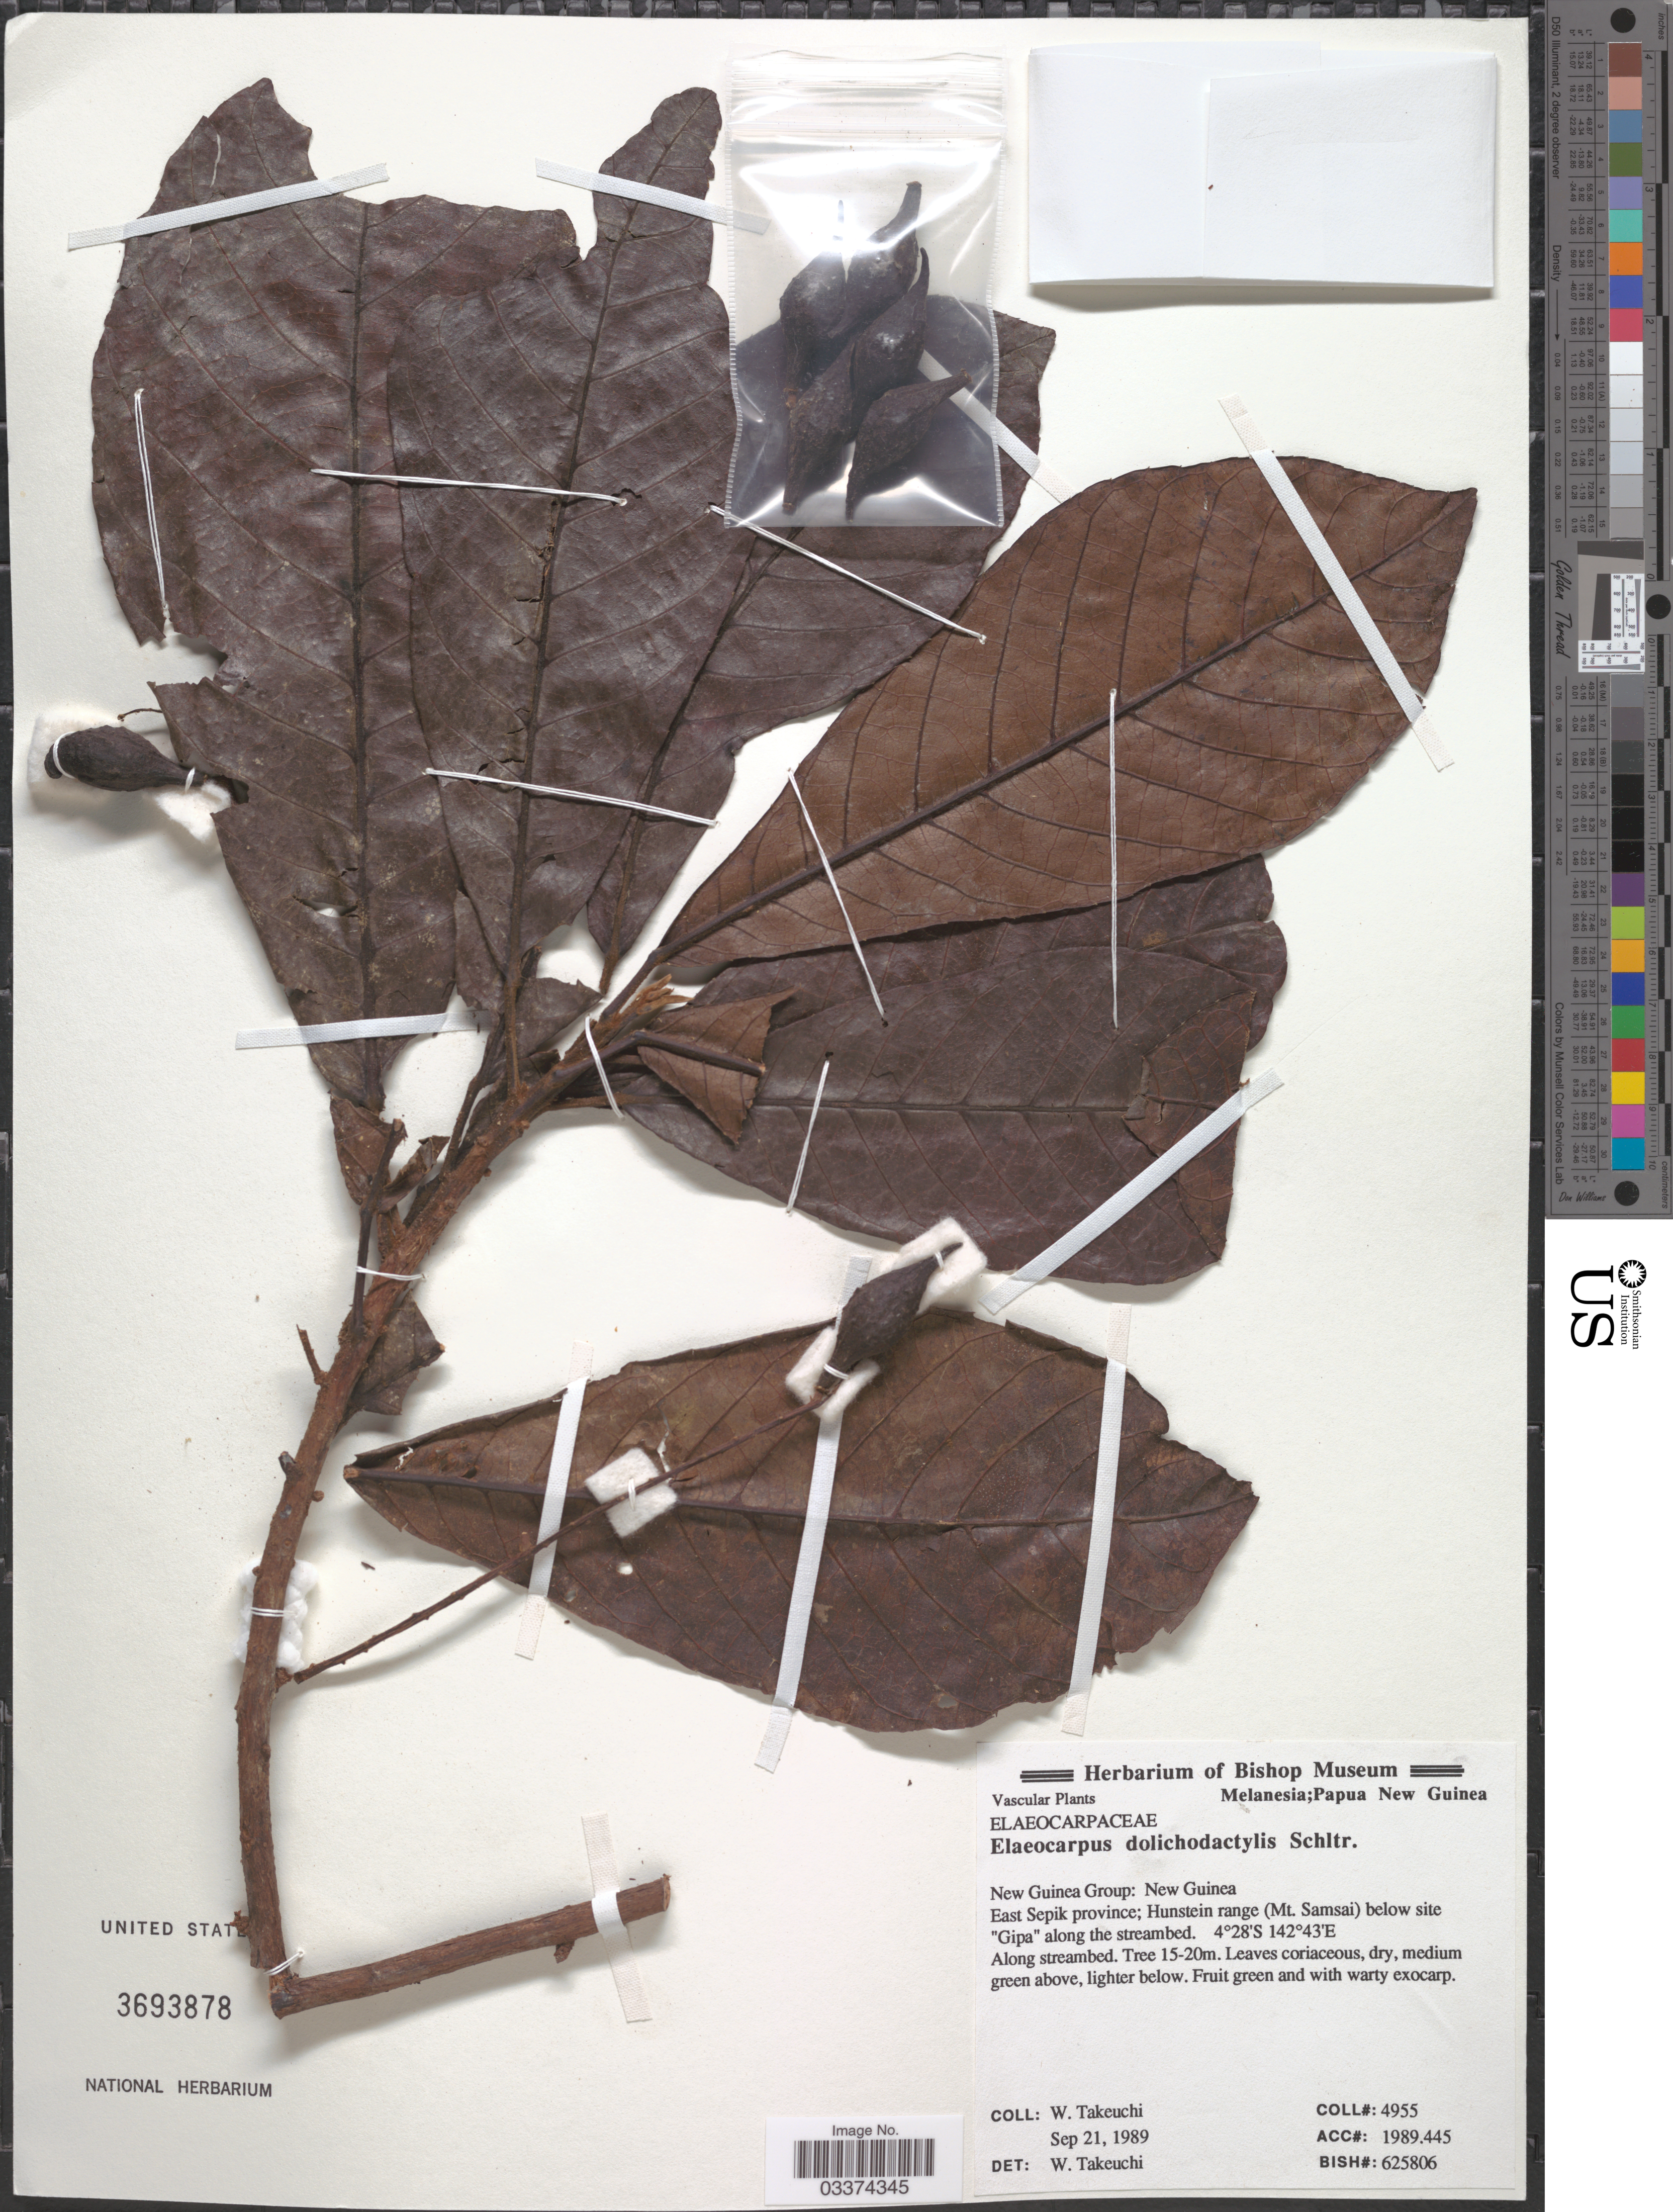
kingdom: Plantae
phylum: Tracheophyta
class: Magnoliopsida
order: Oxalidales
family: Elaeocarpaceae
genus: Elaeocarpus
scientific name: Elaeocarpus dolichostylus var. dolichostylus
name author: Schltr.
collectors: W. Takeuchi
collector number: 4955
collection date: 1989-09-21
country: Papua New Guinea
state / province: East Sepik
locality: New Guinea Group: New Guinea, Hunstein range (Mt. Samsai) below site "Gipa" along the streambed.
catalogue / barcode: US 3693878